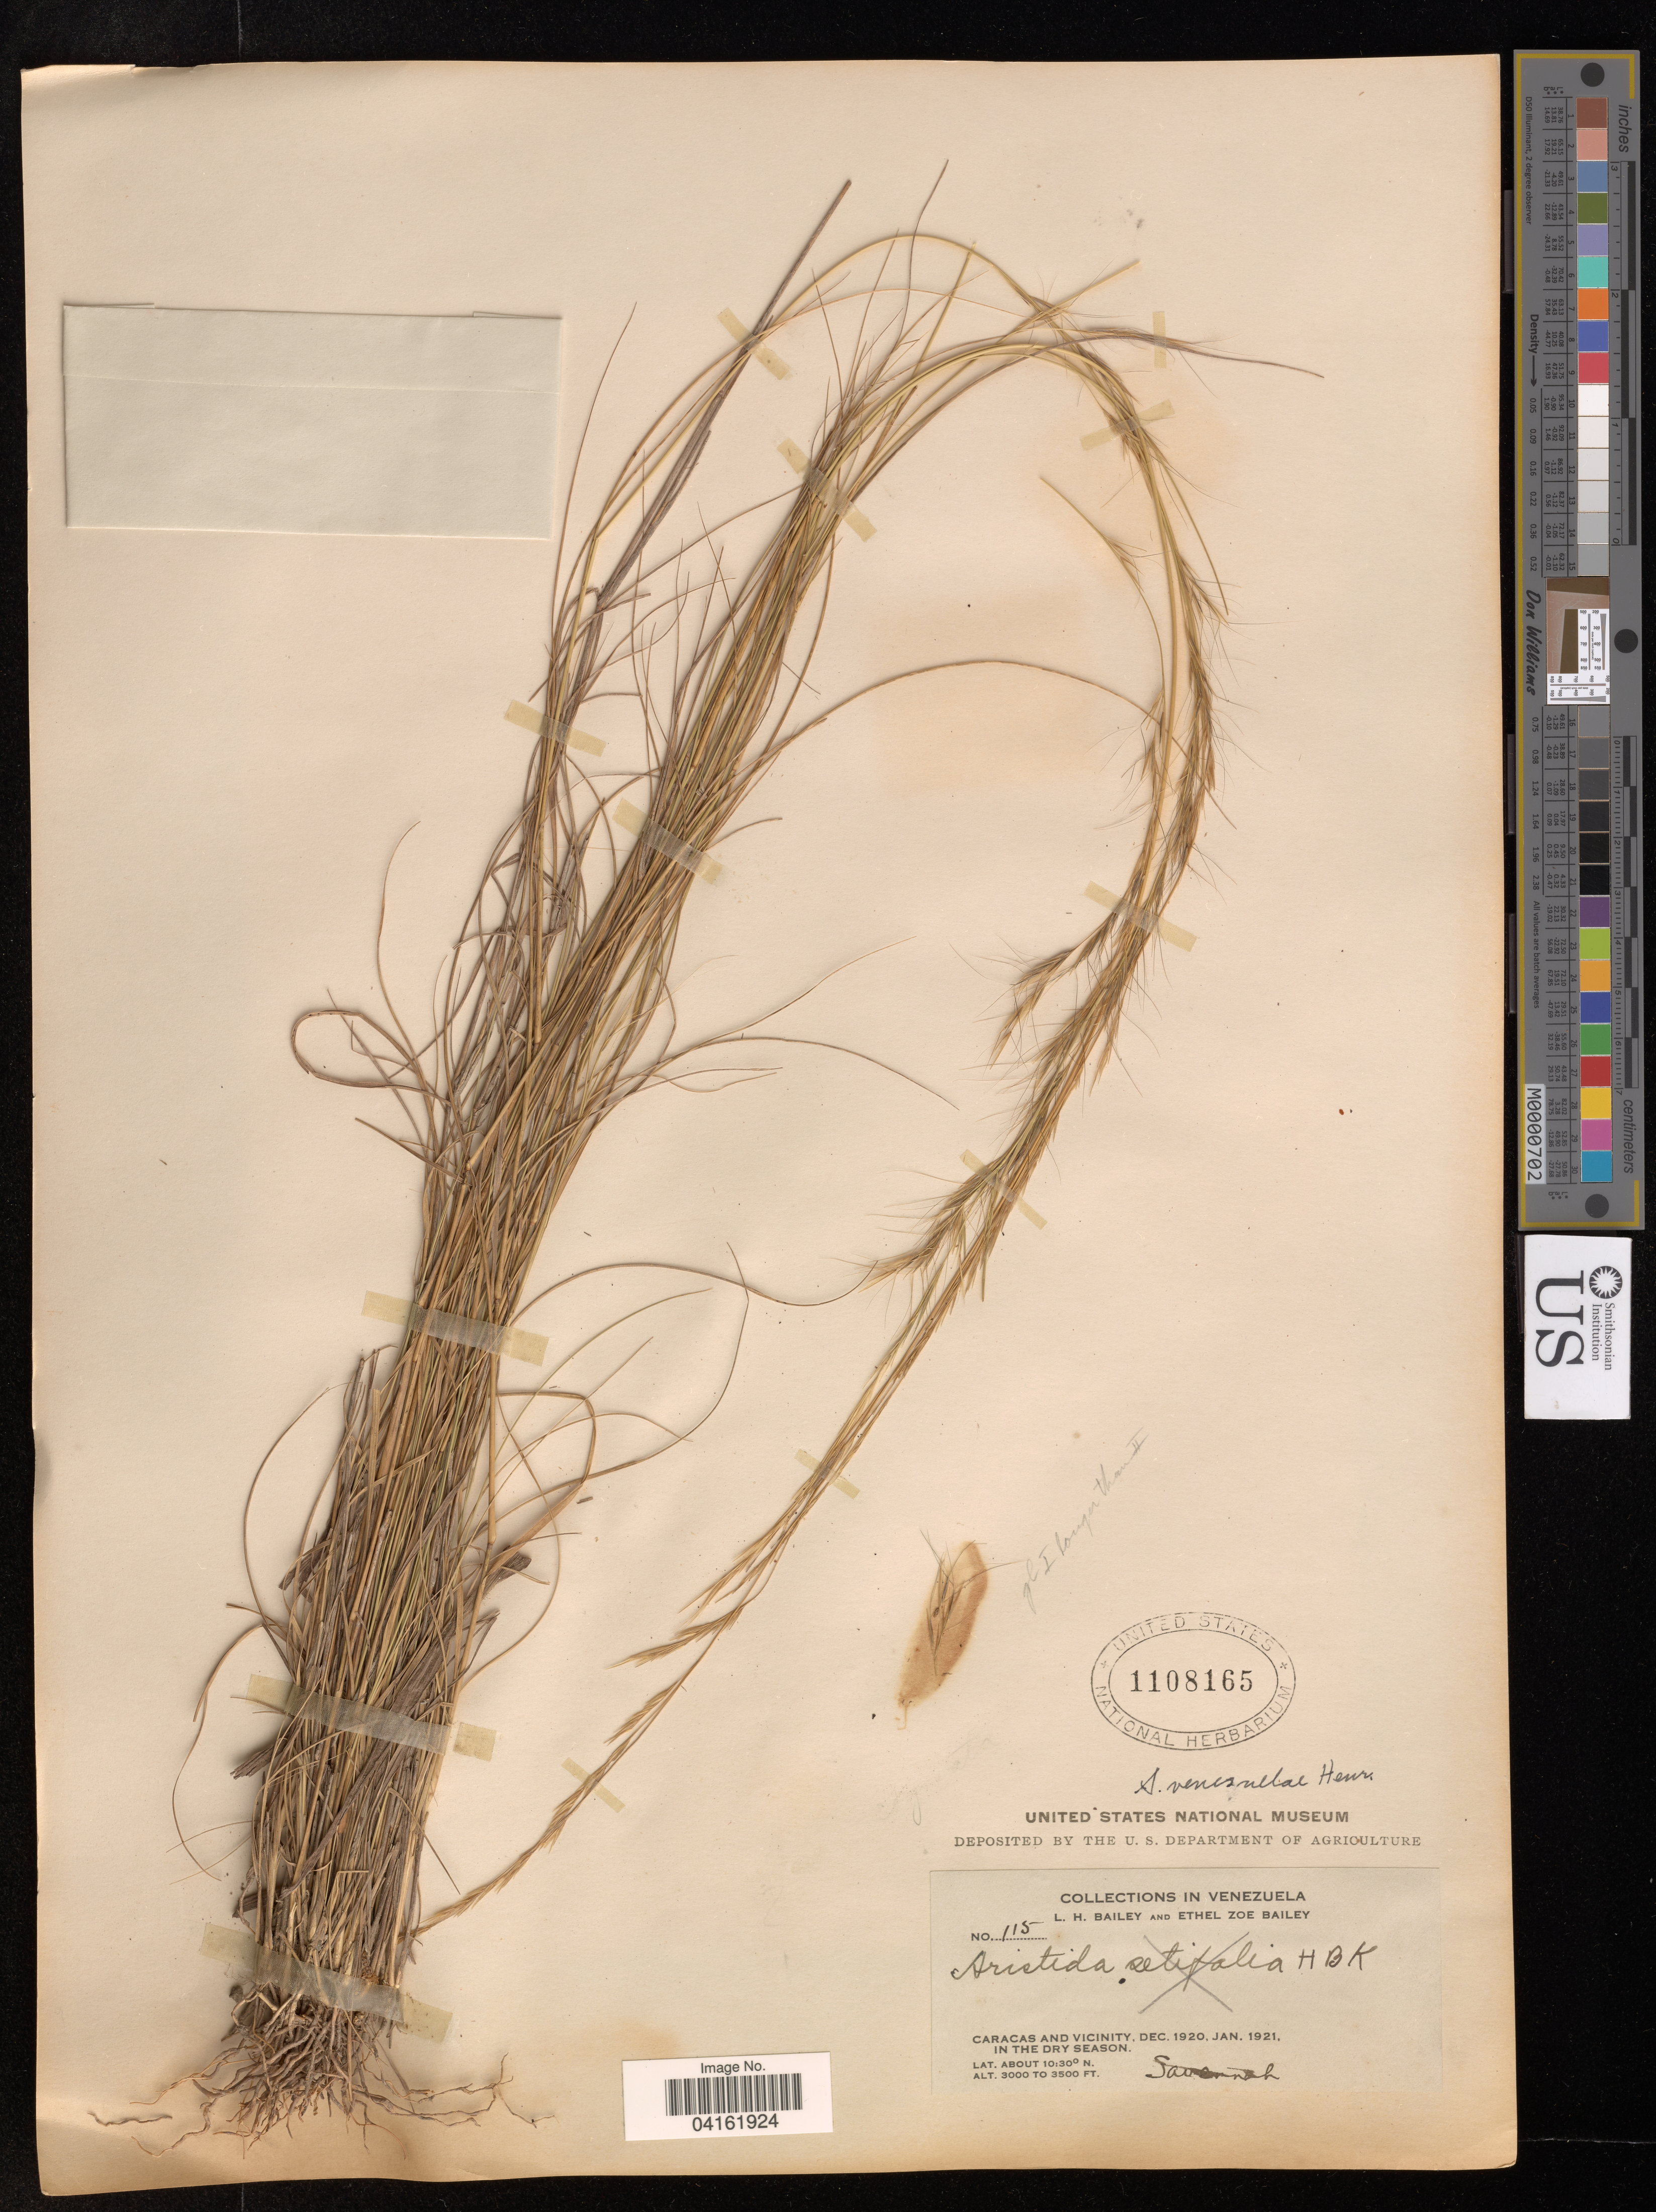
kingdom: Plantae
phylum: Tracheophyta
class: Liliopsida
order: Poales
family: Poaceae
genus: Aristida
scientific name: Aristida venesuelae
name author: Henr.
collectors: L. H. Bailey & E. Z. Bailey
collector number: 115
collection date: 1920-12/1921-01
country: Venezuela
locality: Caracas and vicinity.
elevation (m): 914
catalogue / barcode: US 1108165